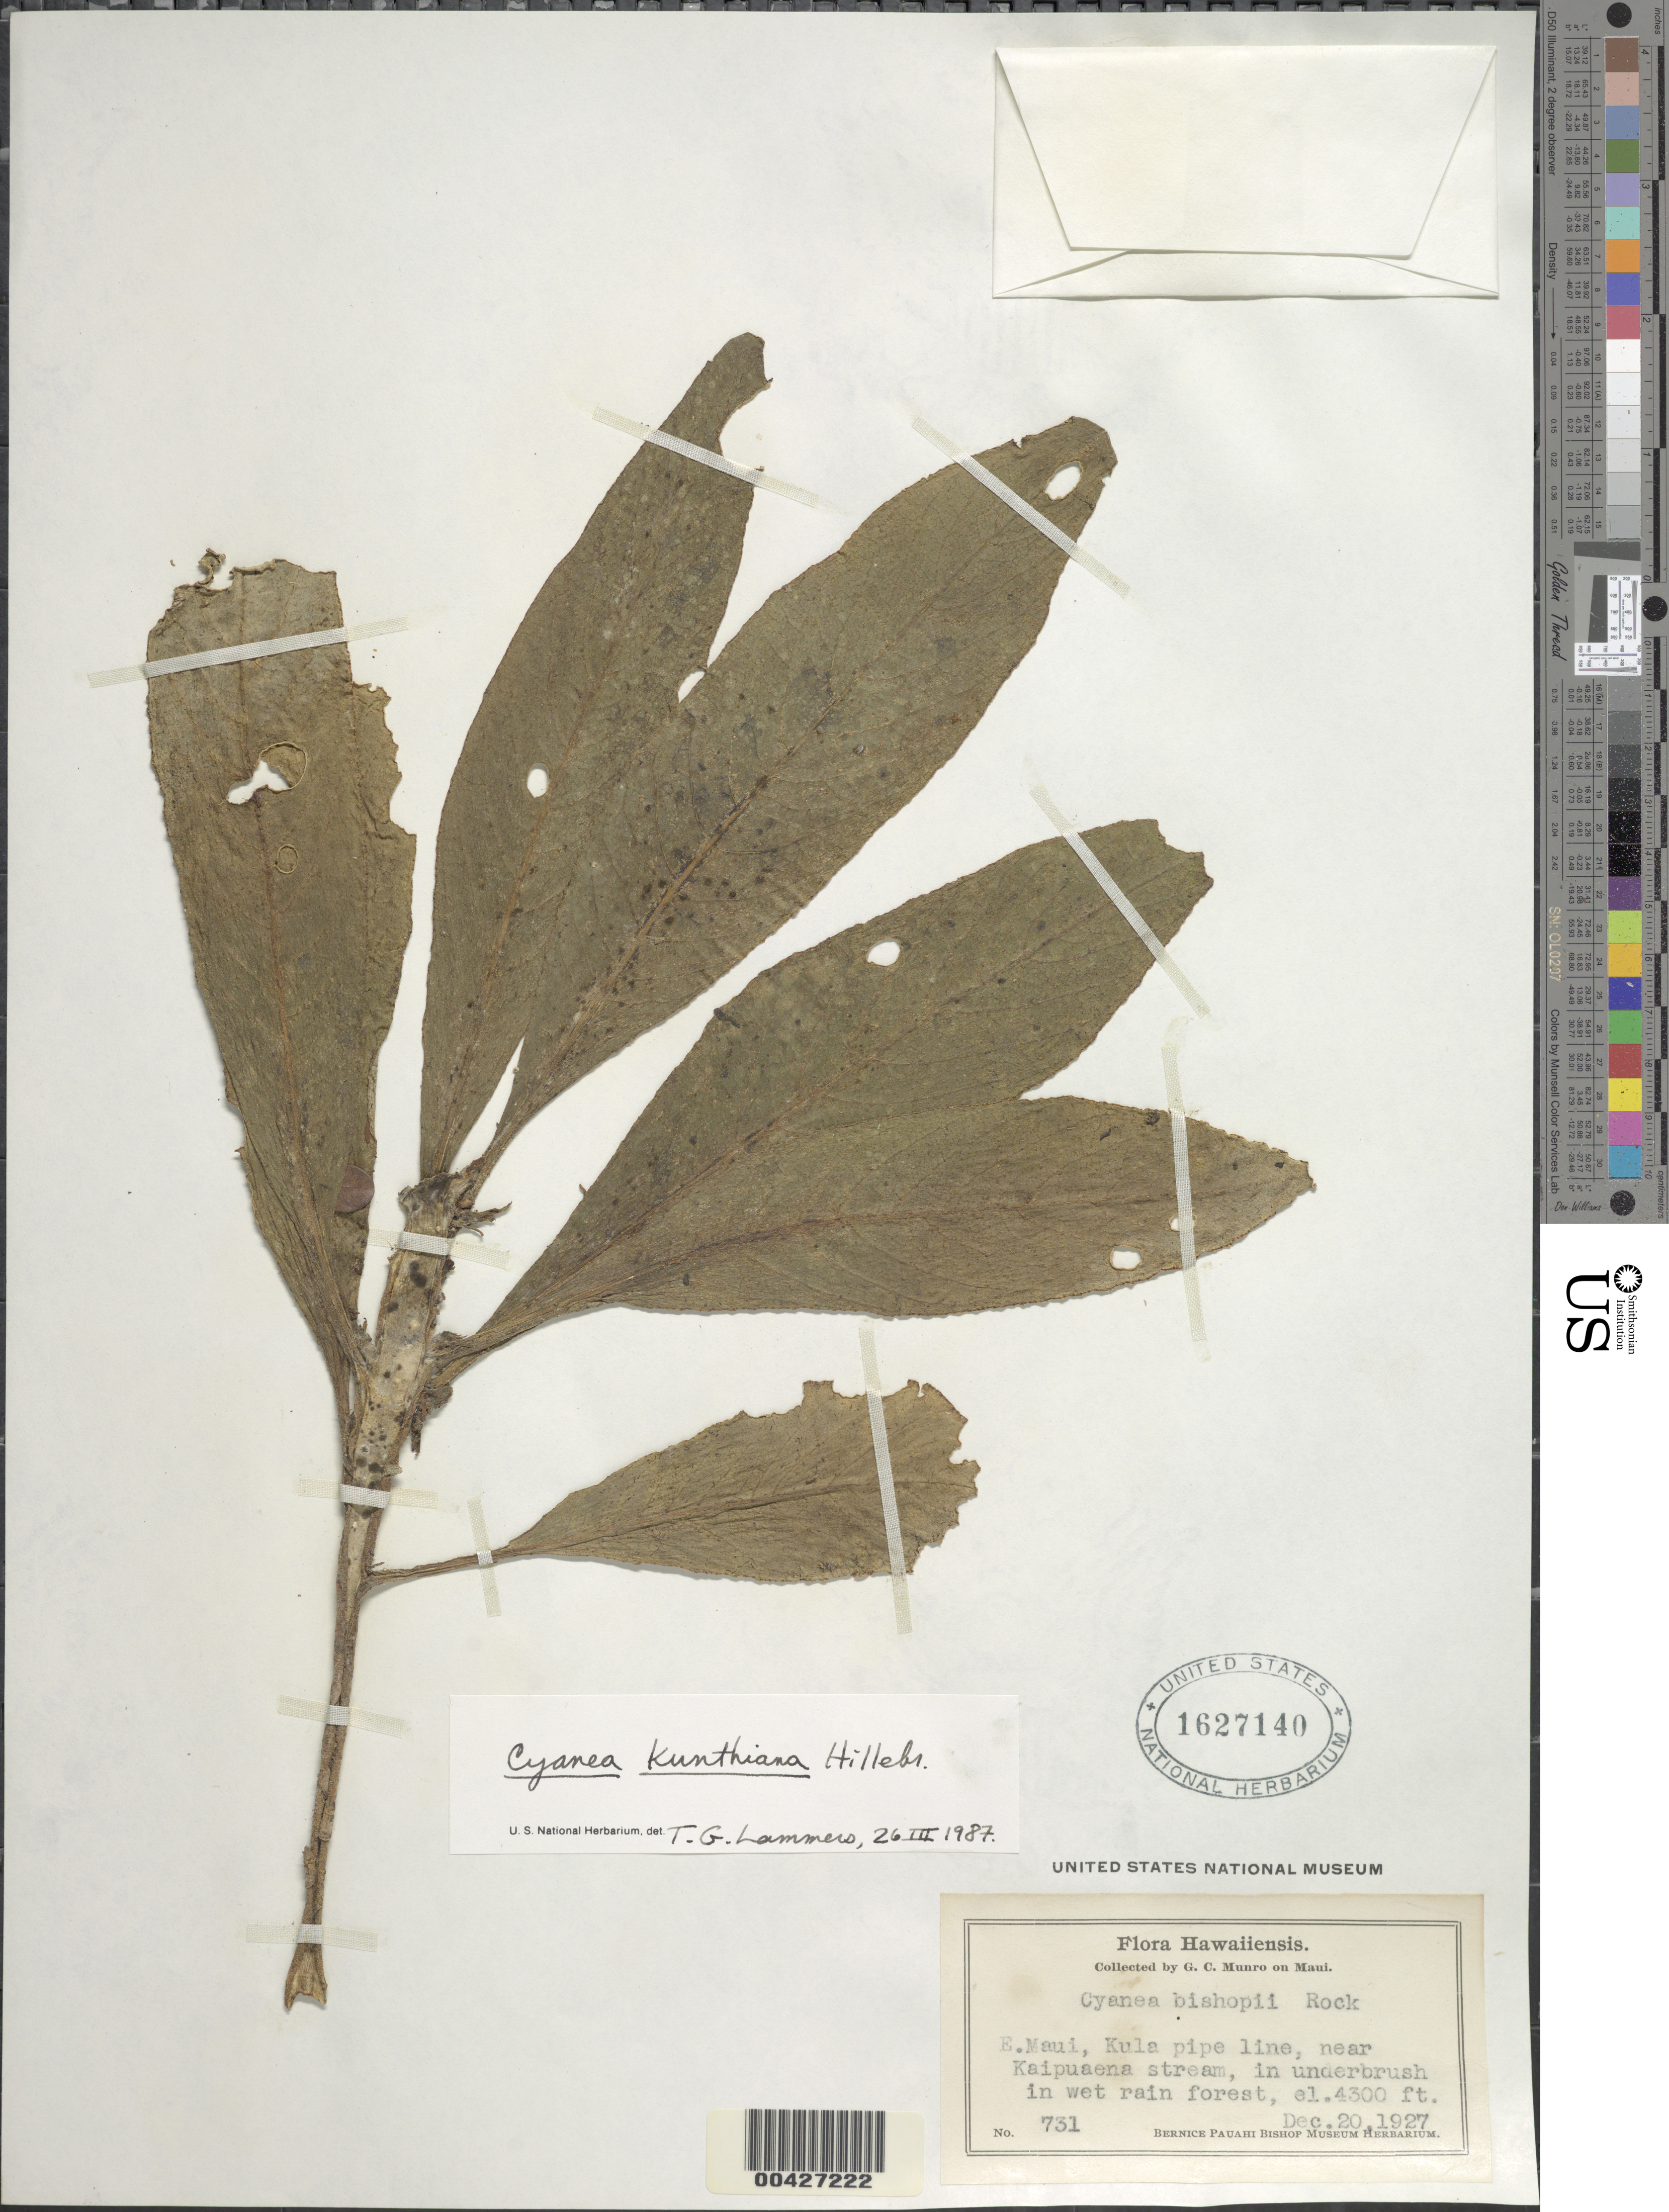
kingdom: Plantae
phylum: Tracheophyta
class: Magnoliopsida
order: Asterales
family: Campanulaceae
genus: Cyanea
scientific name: Cyanea kunthiana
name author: (Gaudich.) Hillebr.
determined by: Lammers, T. G.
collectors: G. C. Munro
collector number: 731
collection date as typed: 20 Dec 1927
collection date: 1927-12-20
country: United States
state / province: Hawaii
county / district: Maui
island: Maui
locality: E Maui, Kula pipe line, near Kaipuaena stream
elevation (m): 1311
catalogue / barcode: US 1627140